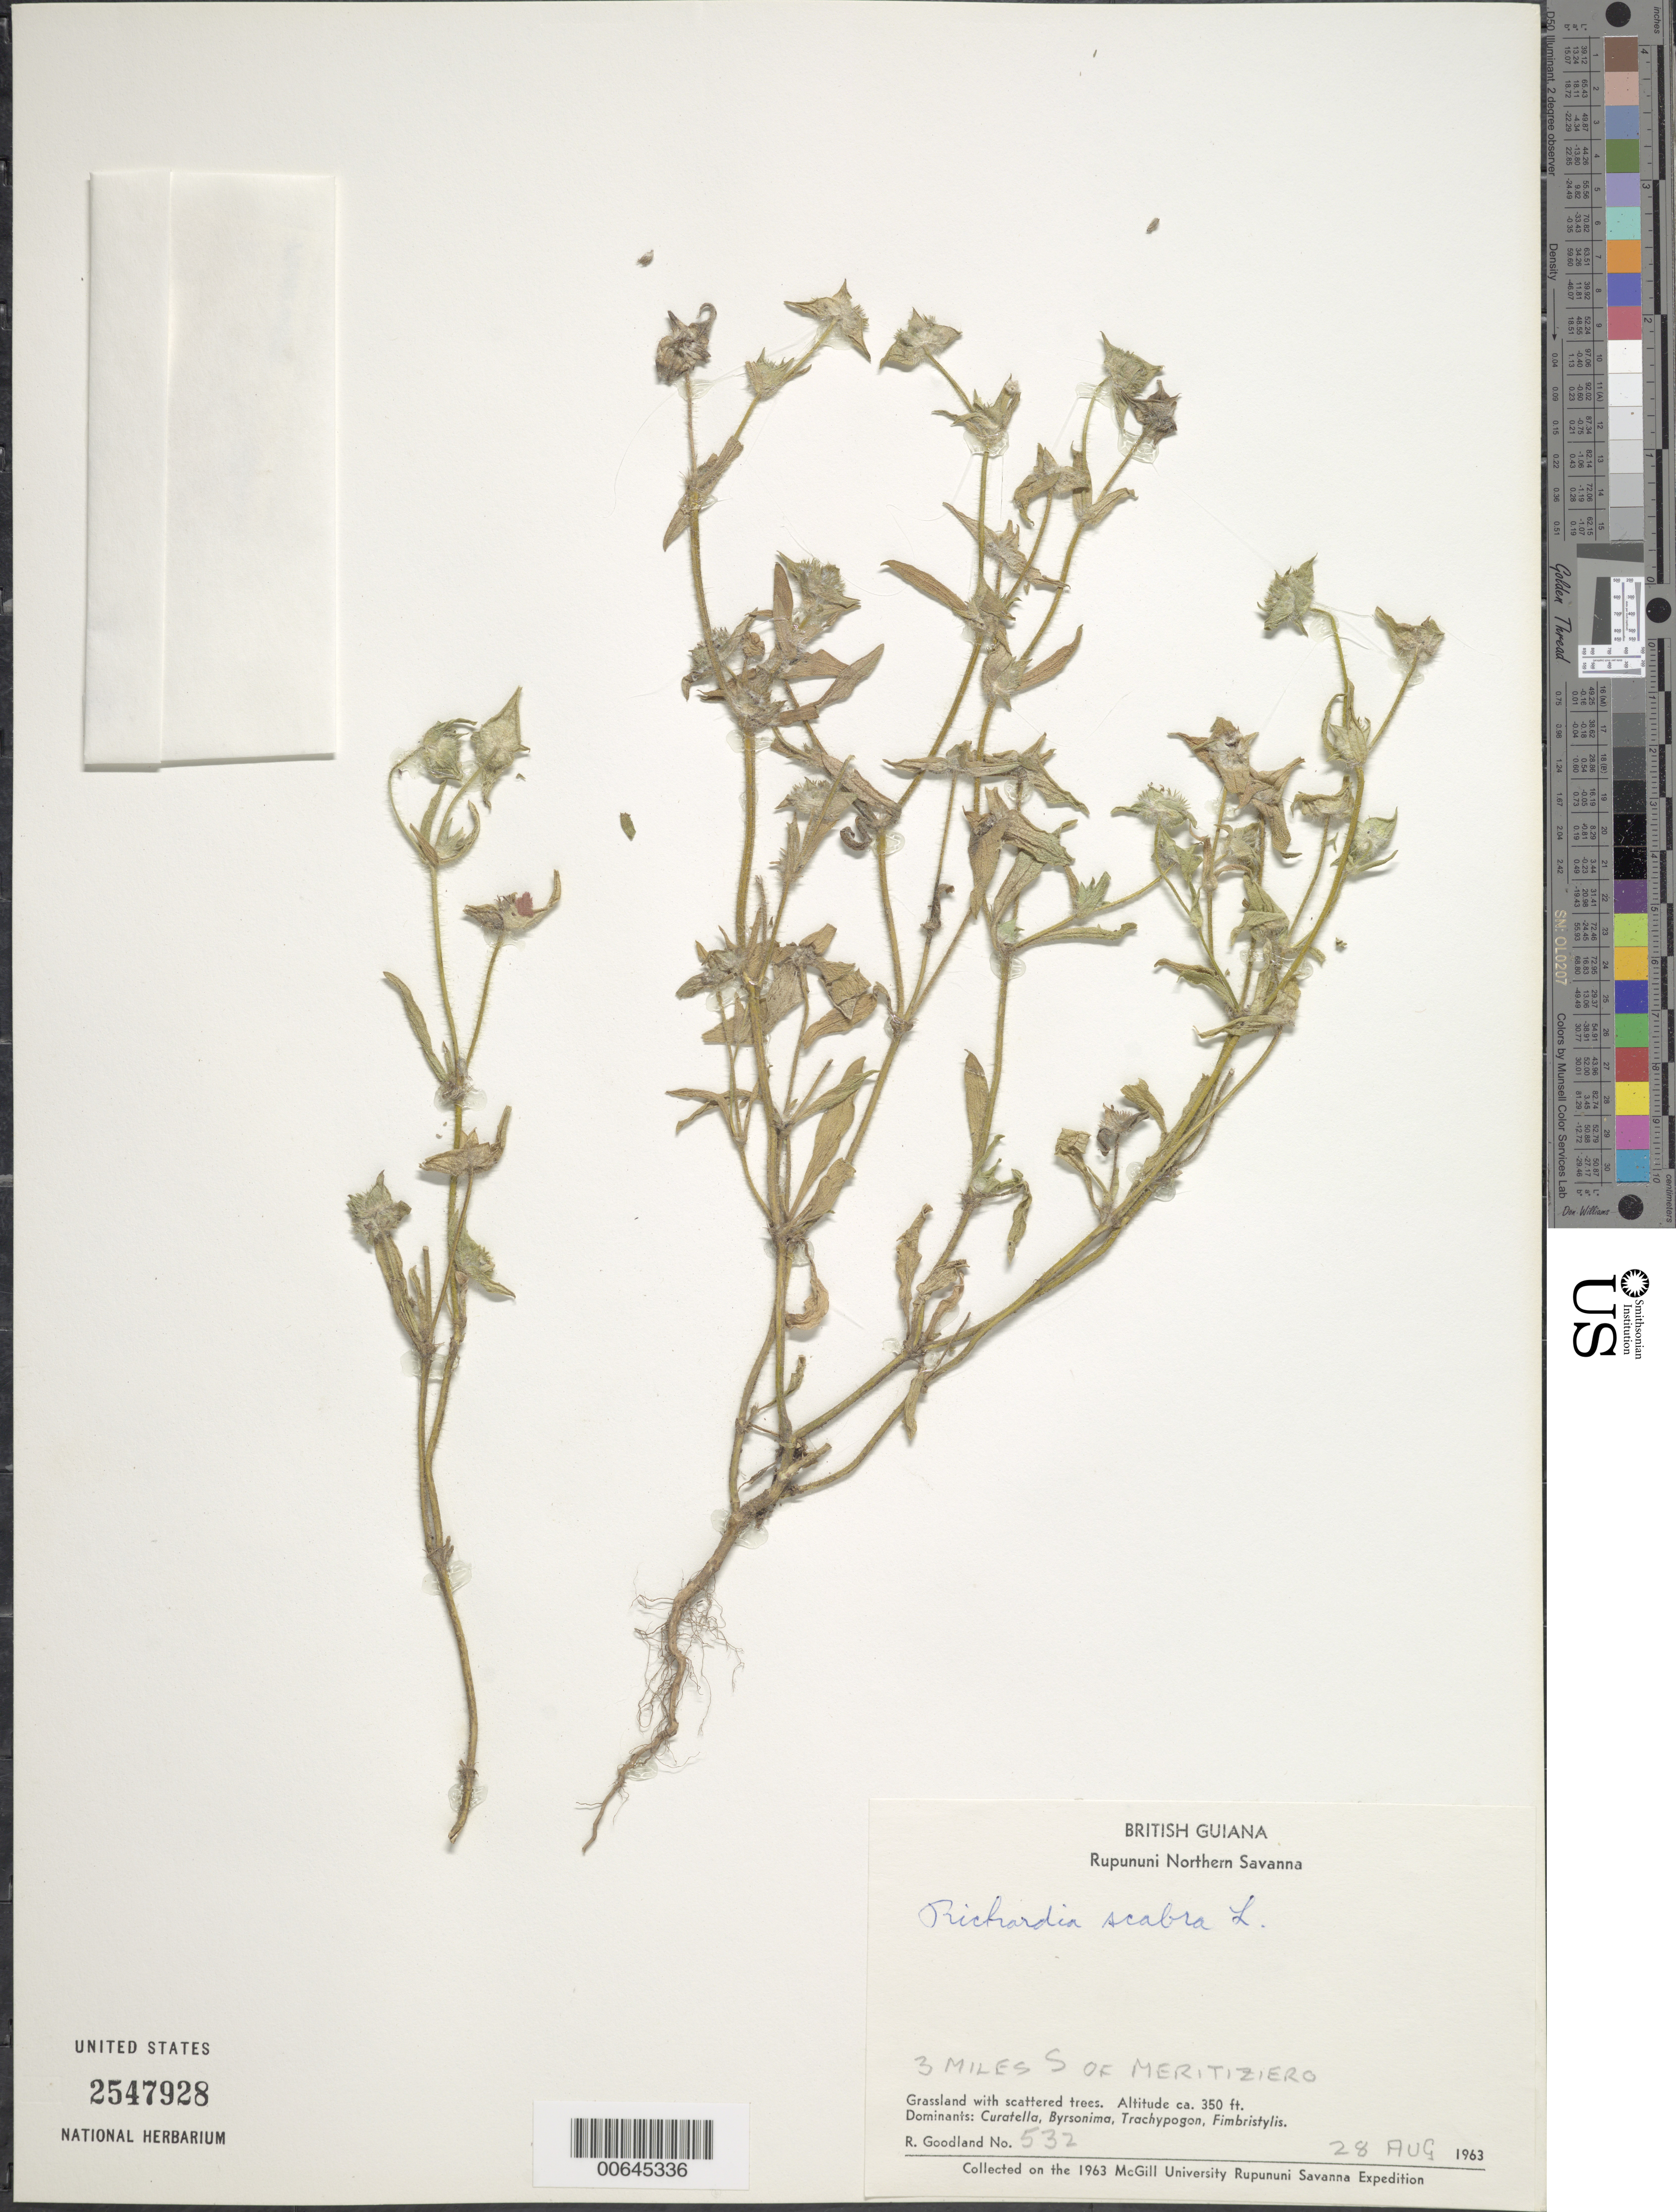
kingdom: Plantae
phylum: Tracheophyta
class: Magnoliopsida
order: Gentianales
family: Rubiaceae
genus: Richardia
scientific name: Richardia scabra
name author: L.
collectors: R. Goodland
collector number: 532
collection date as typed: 28-Aug-63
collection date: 1963-08-28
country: Guyana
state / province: U. Takutu-U. Essequibo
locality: Rupununi Northern Savanna, Meritiziero, 3 mi. S of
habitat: Grassland with scattered trees. Dominants: Curatella, Byrsonima, Trachypogon, Fimbristylis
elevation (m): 107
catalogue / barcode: US 2547928